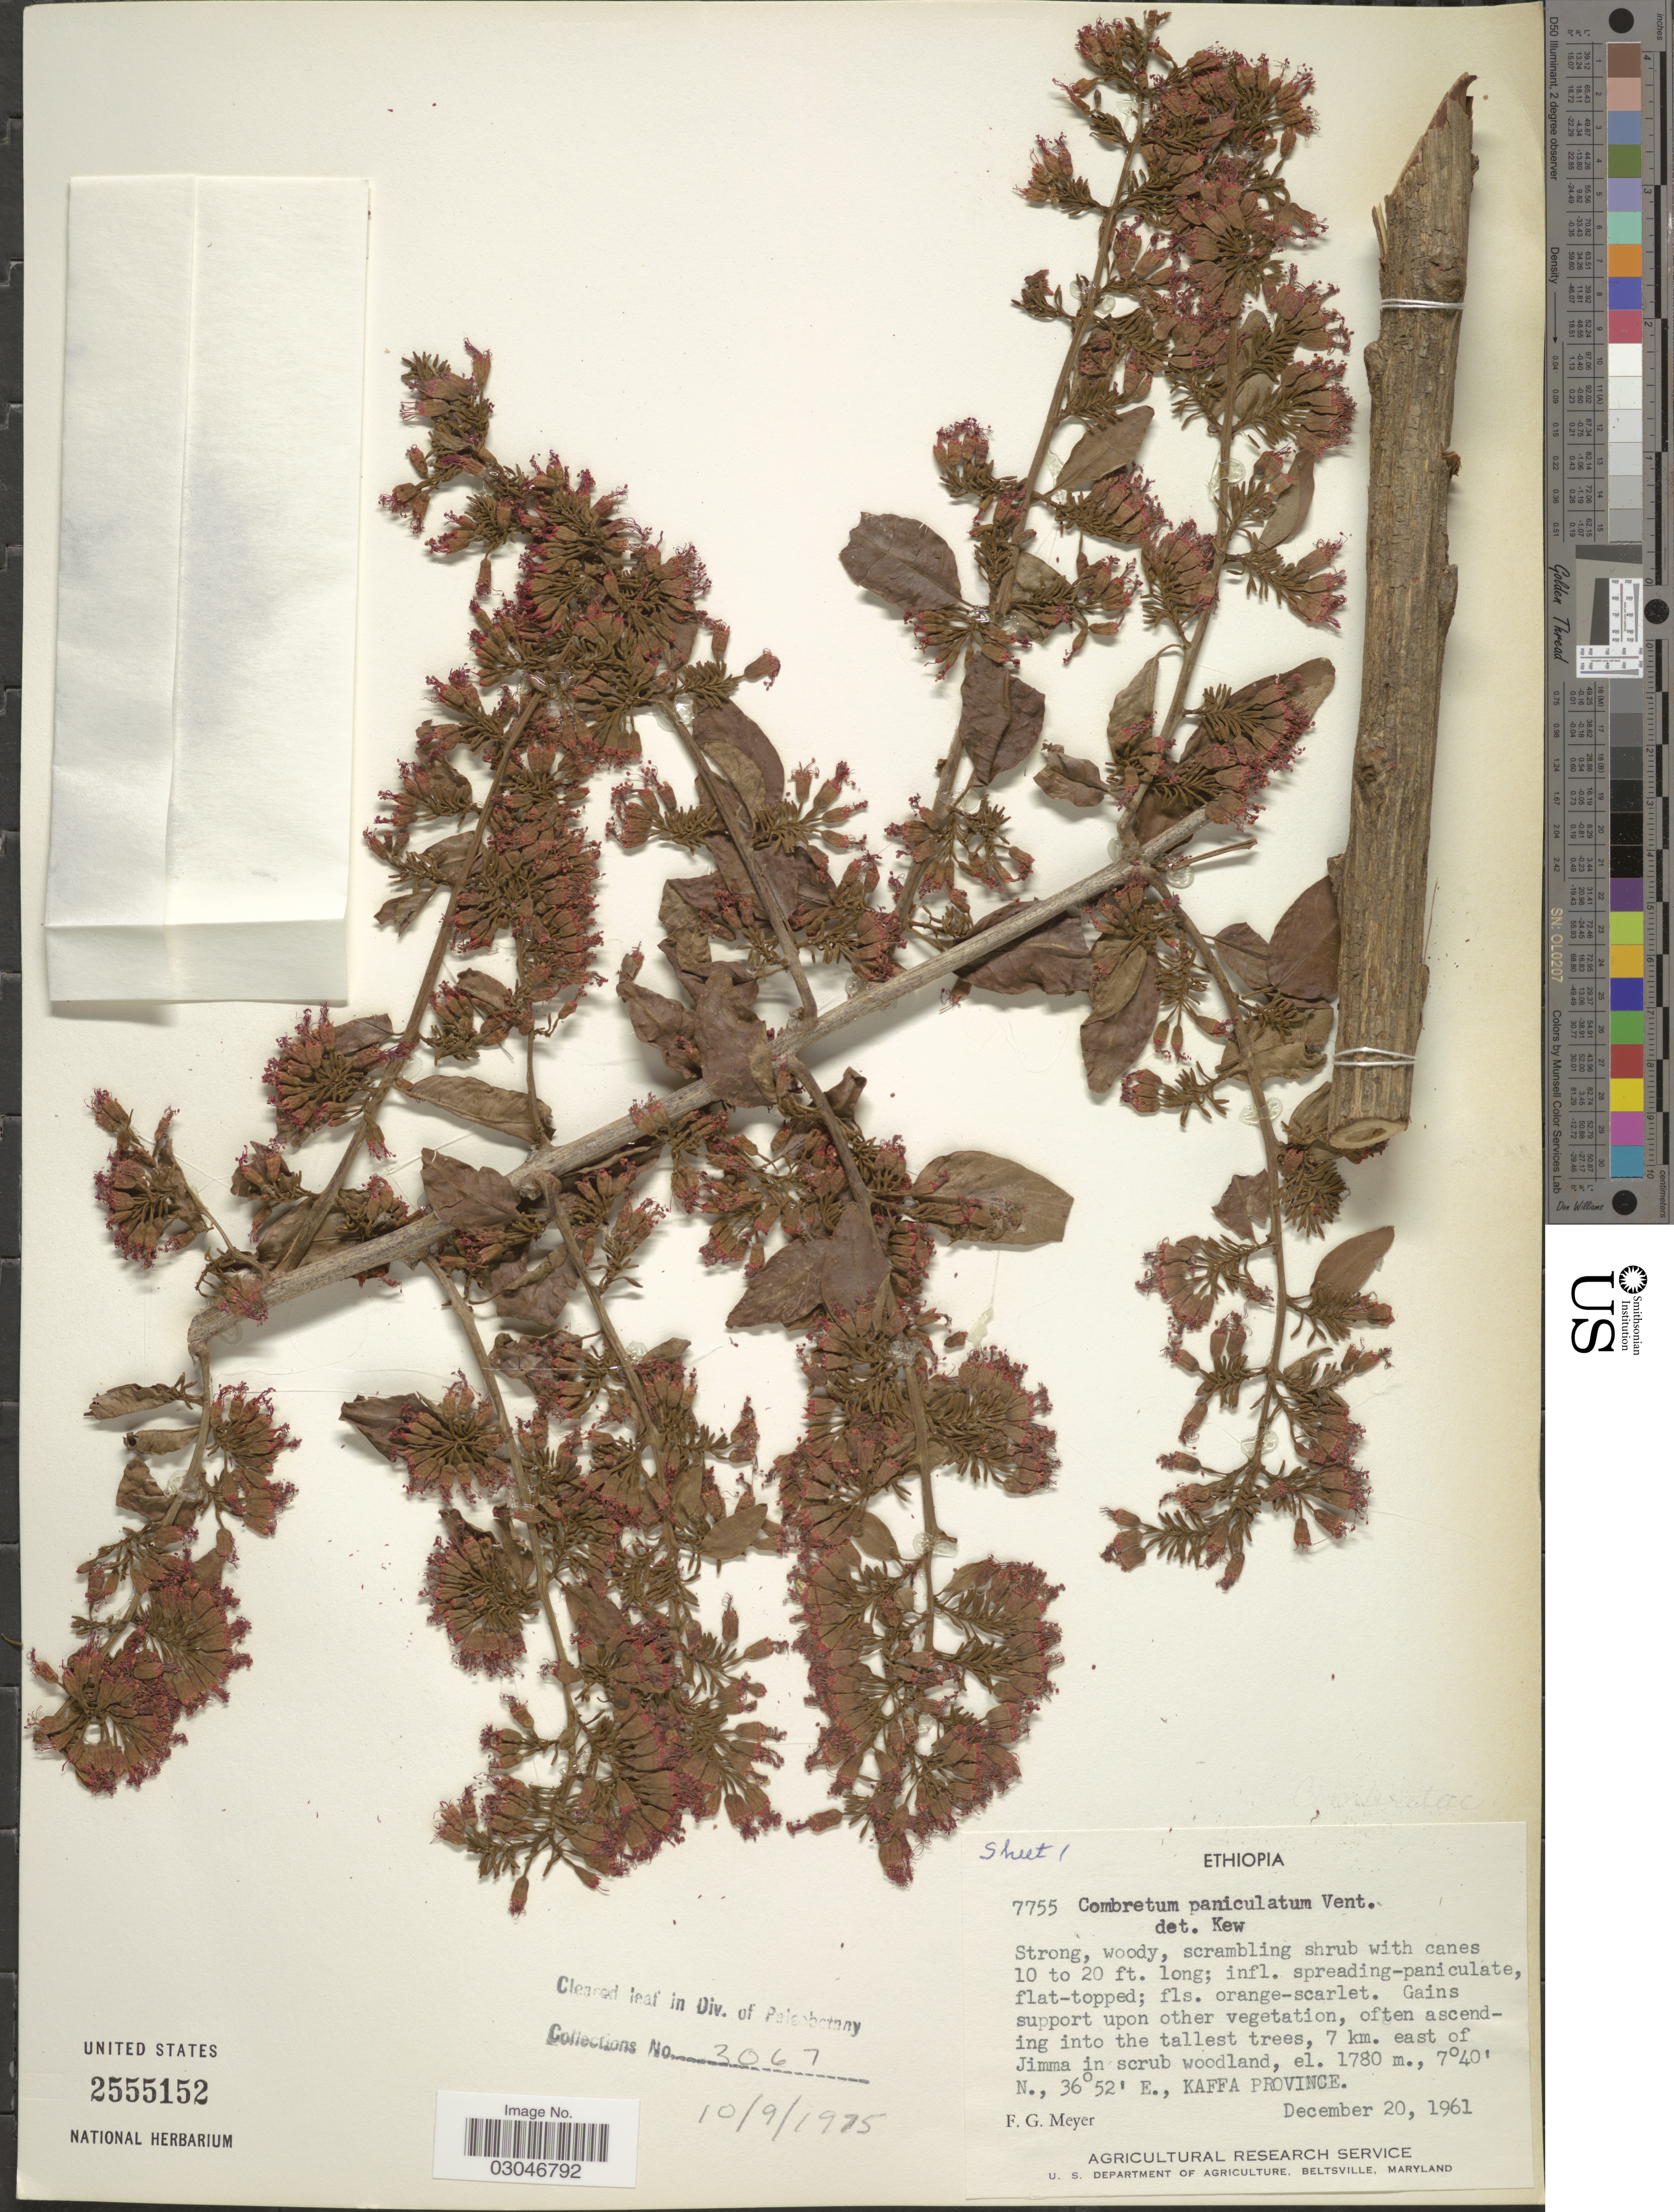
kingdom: Plantae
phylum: Tracheophyta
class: Magnoliopsida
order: Myrtales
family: Combretaceae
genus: Combretum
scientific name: Combretum paniculatum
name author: Vent.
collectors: F. G. Meyer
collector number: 7755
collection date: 1961-12-20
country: Ethiopia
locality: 7 km. east of Jimma in scrub woodland, Kaffa Province.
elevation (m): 1780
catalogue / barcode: US 2555152